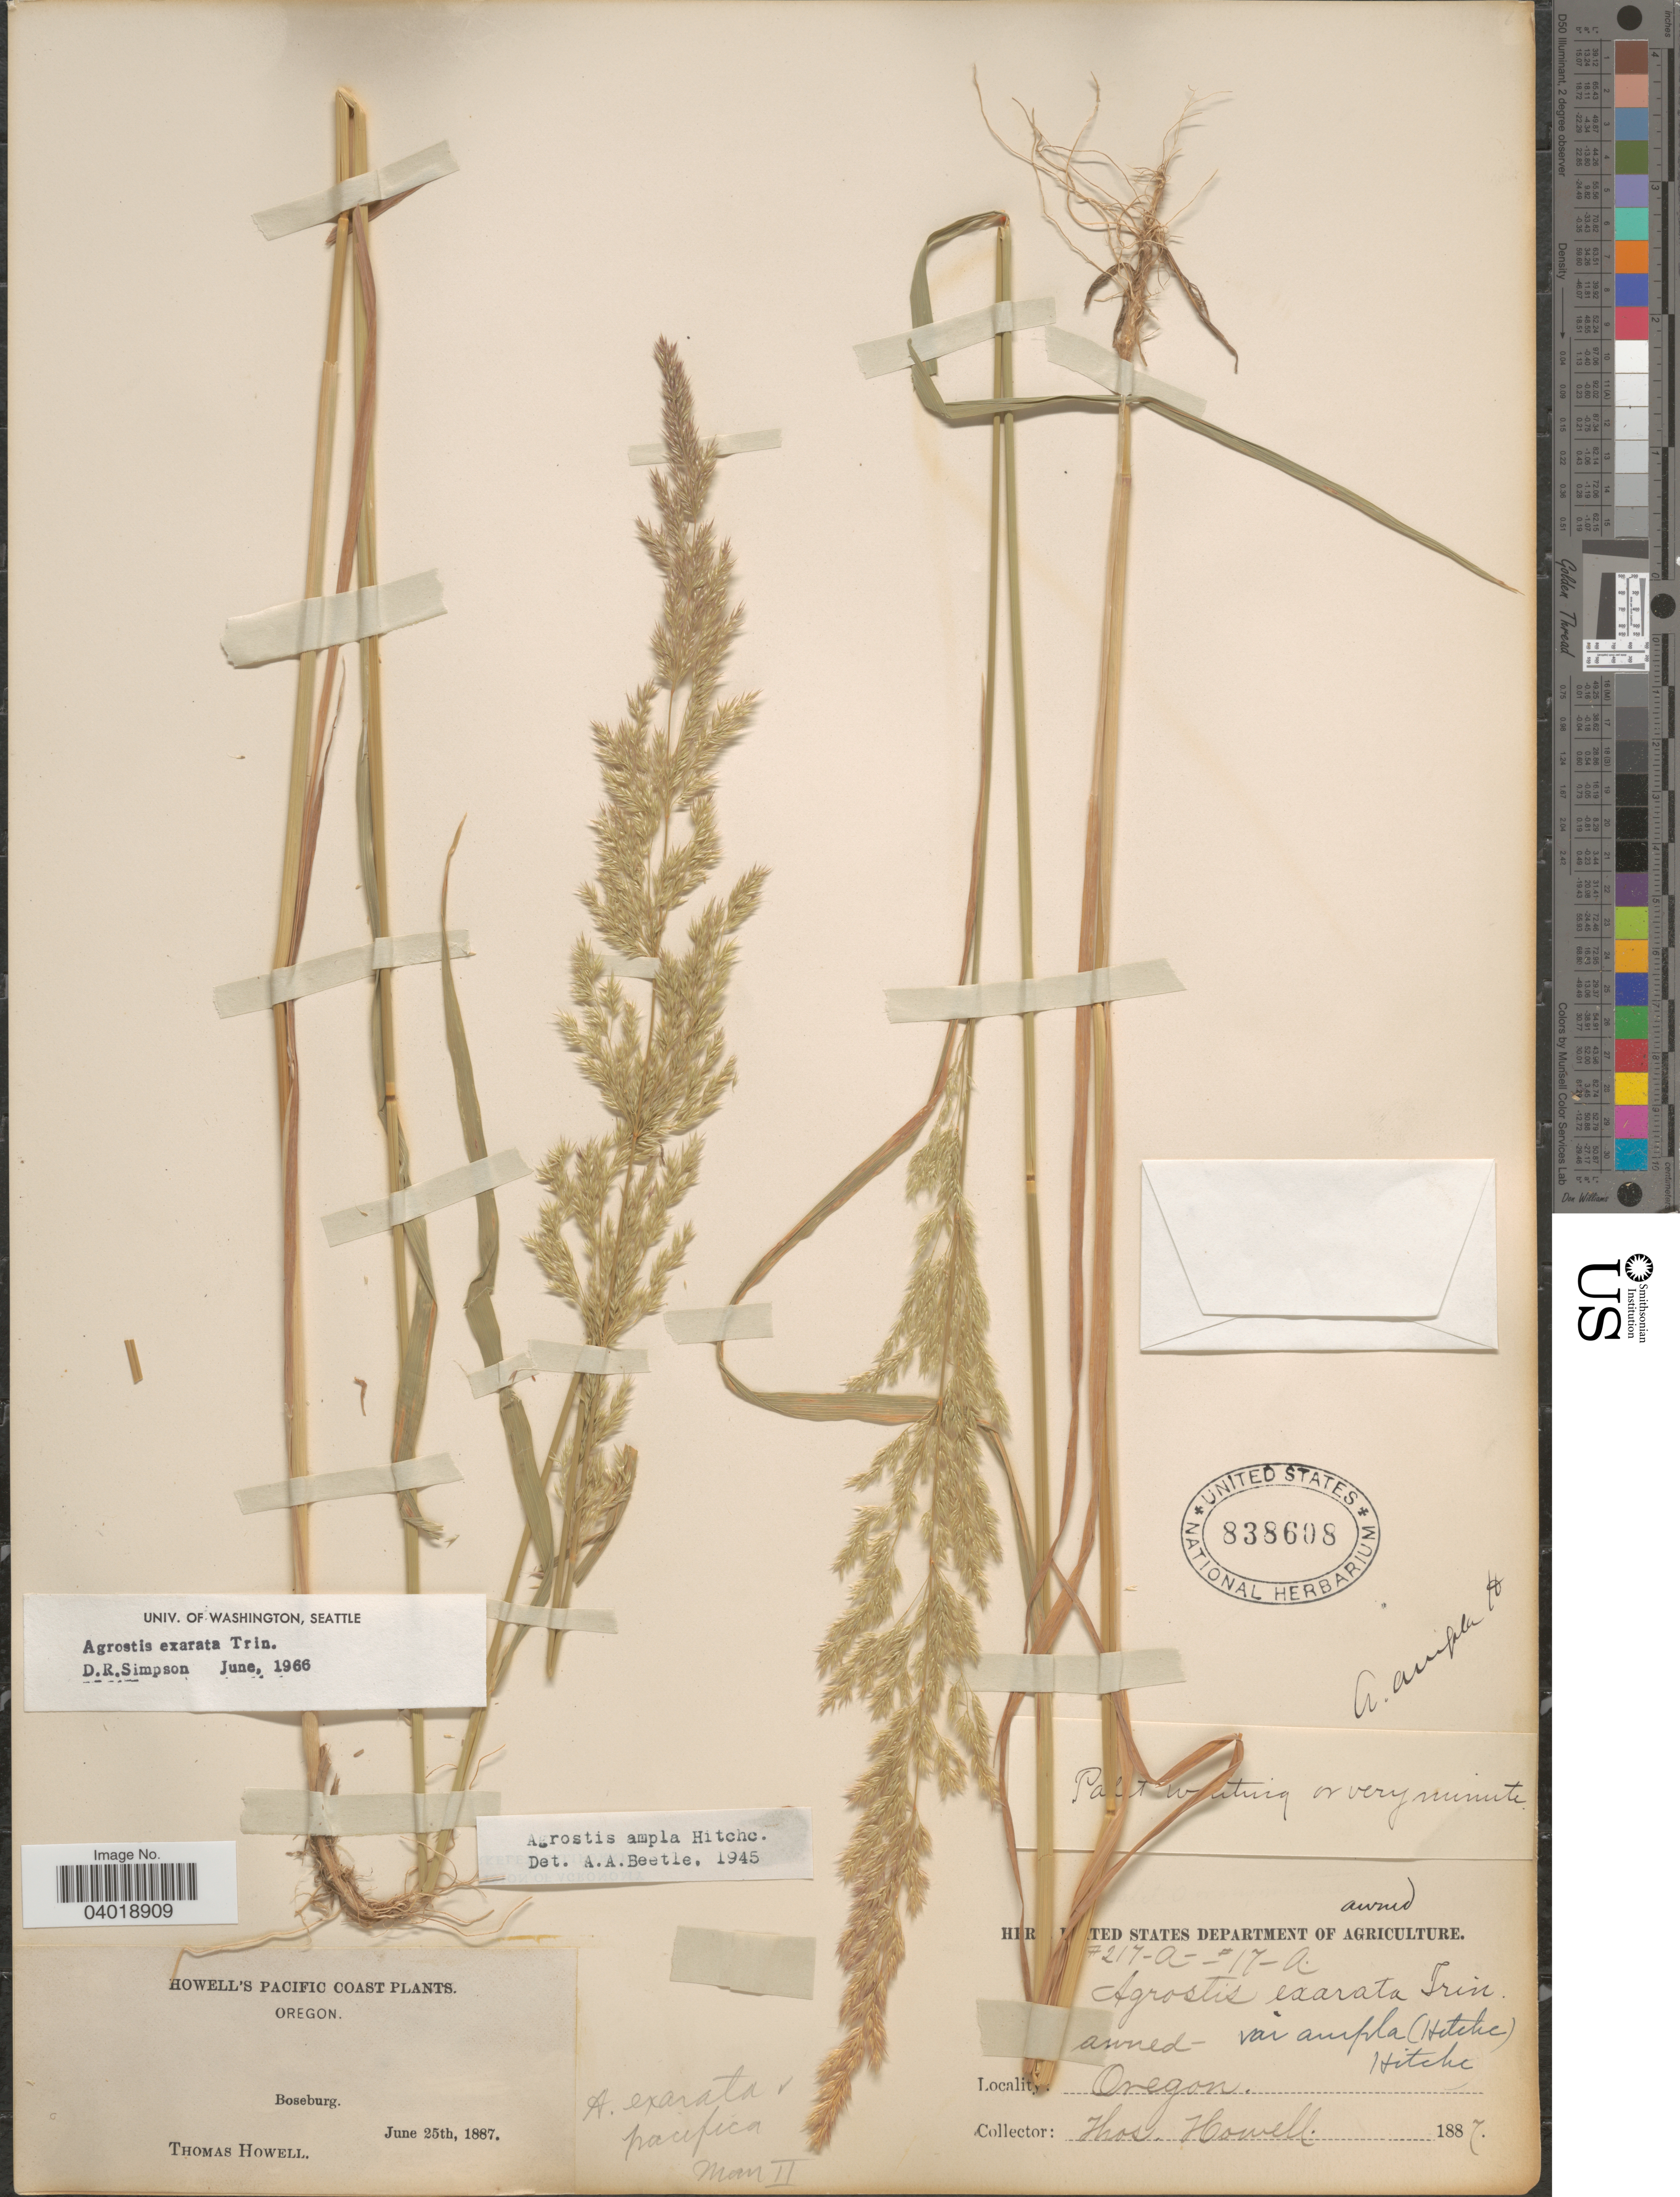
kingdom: Plantae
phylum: Tracheophyta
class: Liliopsida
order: Poales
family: Poaceae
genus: Agrostis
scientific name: Agrostis exarata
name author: Trin.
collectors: T. Howell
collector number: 217-a?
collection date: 1887-06-25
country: United States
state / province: Oregon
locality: Pacific Coast. Boseburg.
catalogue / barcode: US 838608